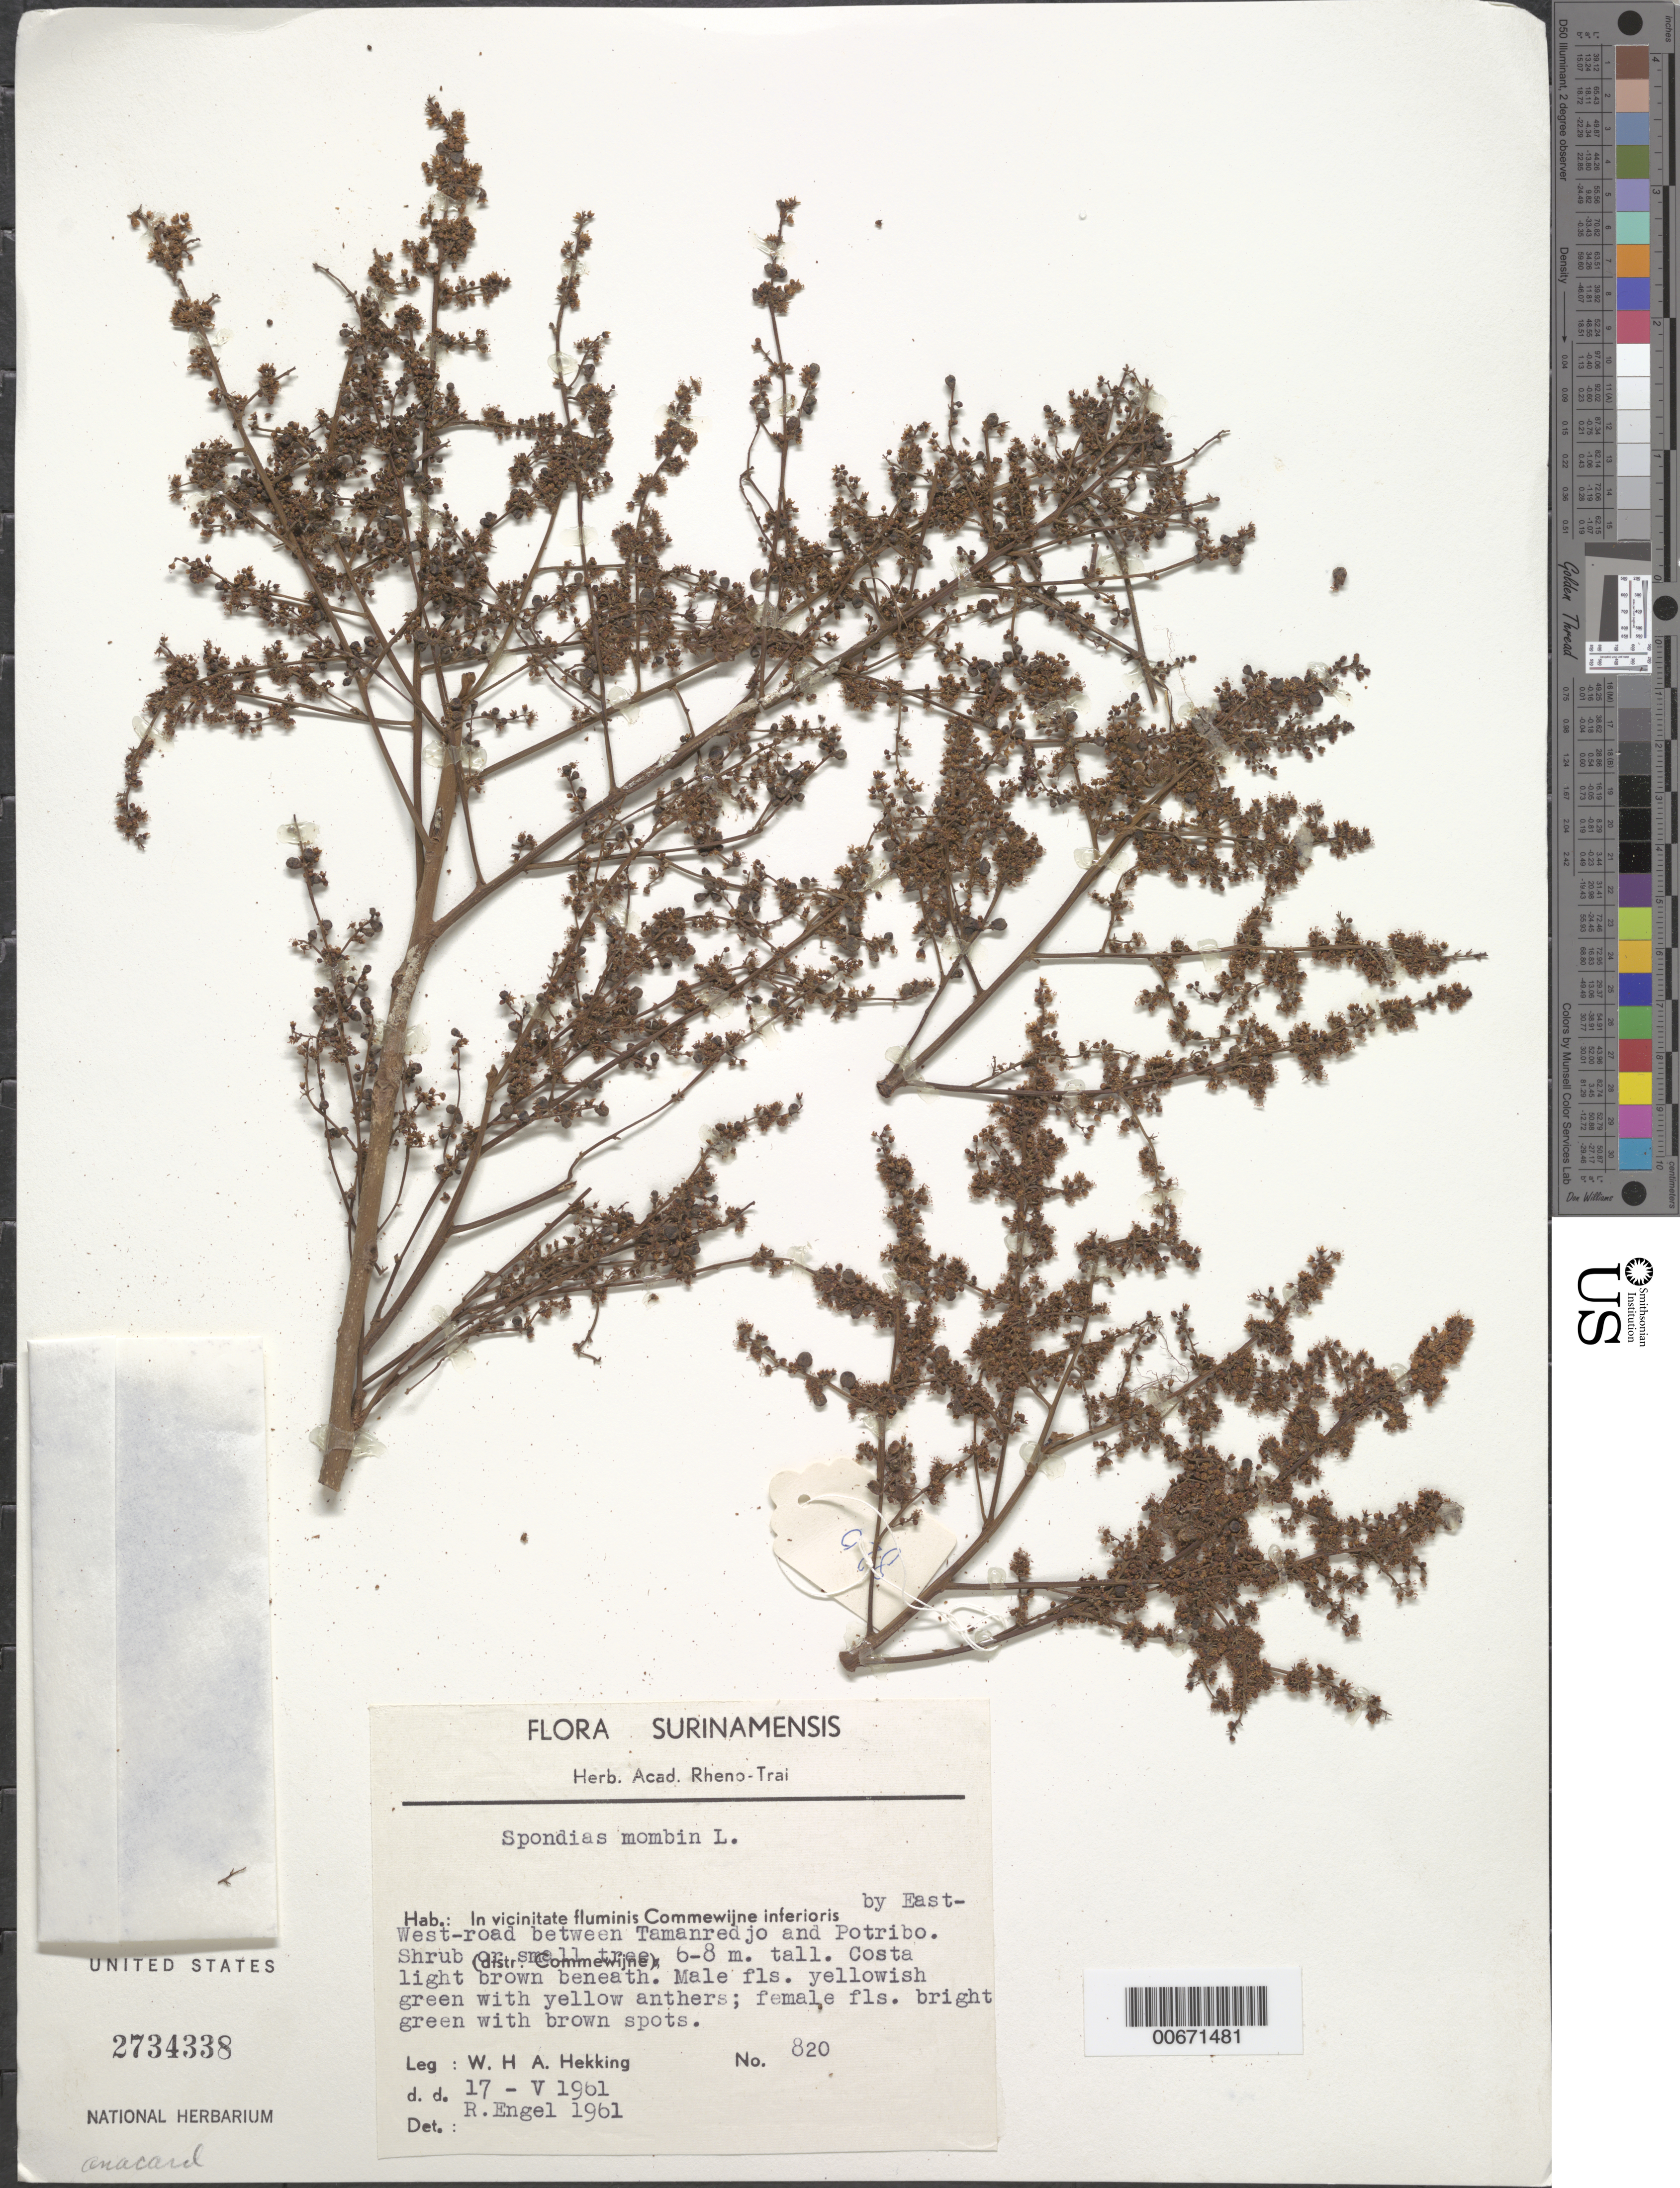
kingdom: Plantae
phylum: Tracheophyta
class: Magnoliopsida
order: Sapindales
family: Anacardiaceae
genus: Spondias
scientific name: Spondias mombin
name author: L.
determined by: Engel, R.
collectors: W. H. A. Hekking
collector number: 820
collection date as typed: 17-May-61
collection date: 1961-05-17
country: Suriname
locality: East-West road between Tamanredjo and Potribo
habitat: In vicinitate fluminis Commewijne inferioris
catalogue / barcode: US 2734338